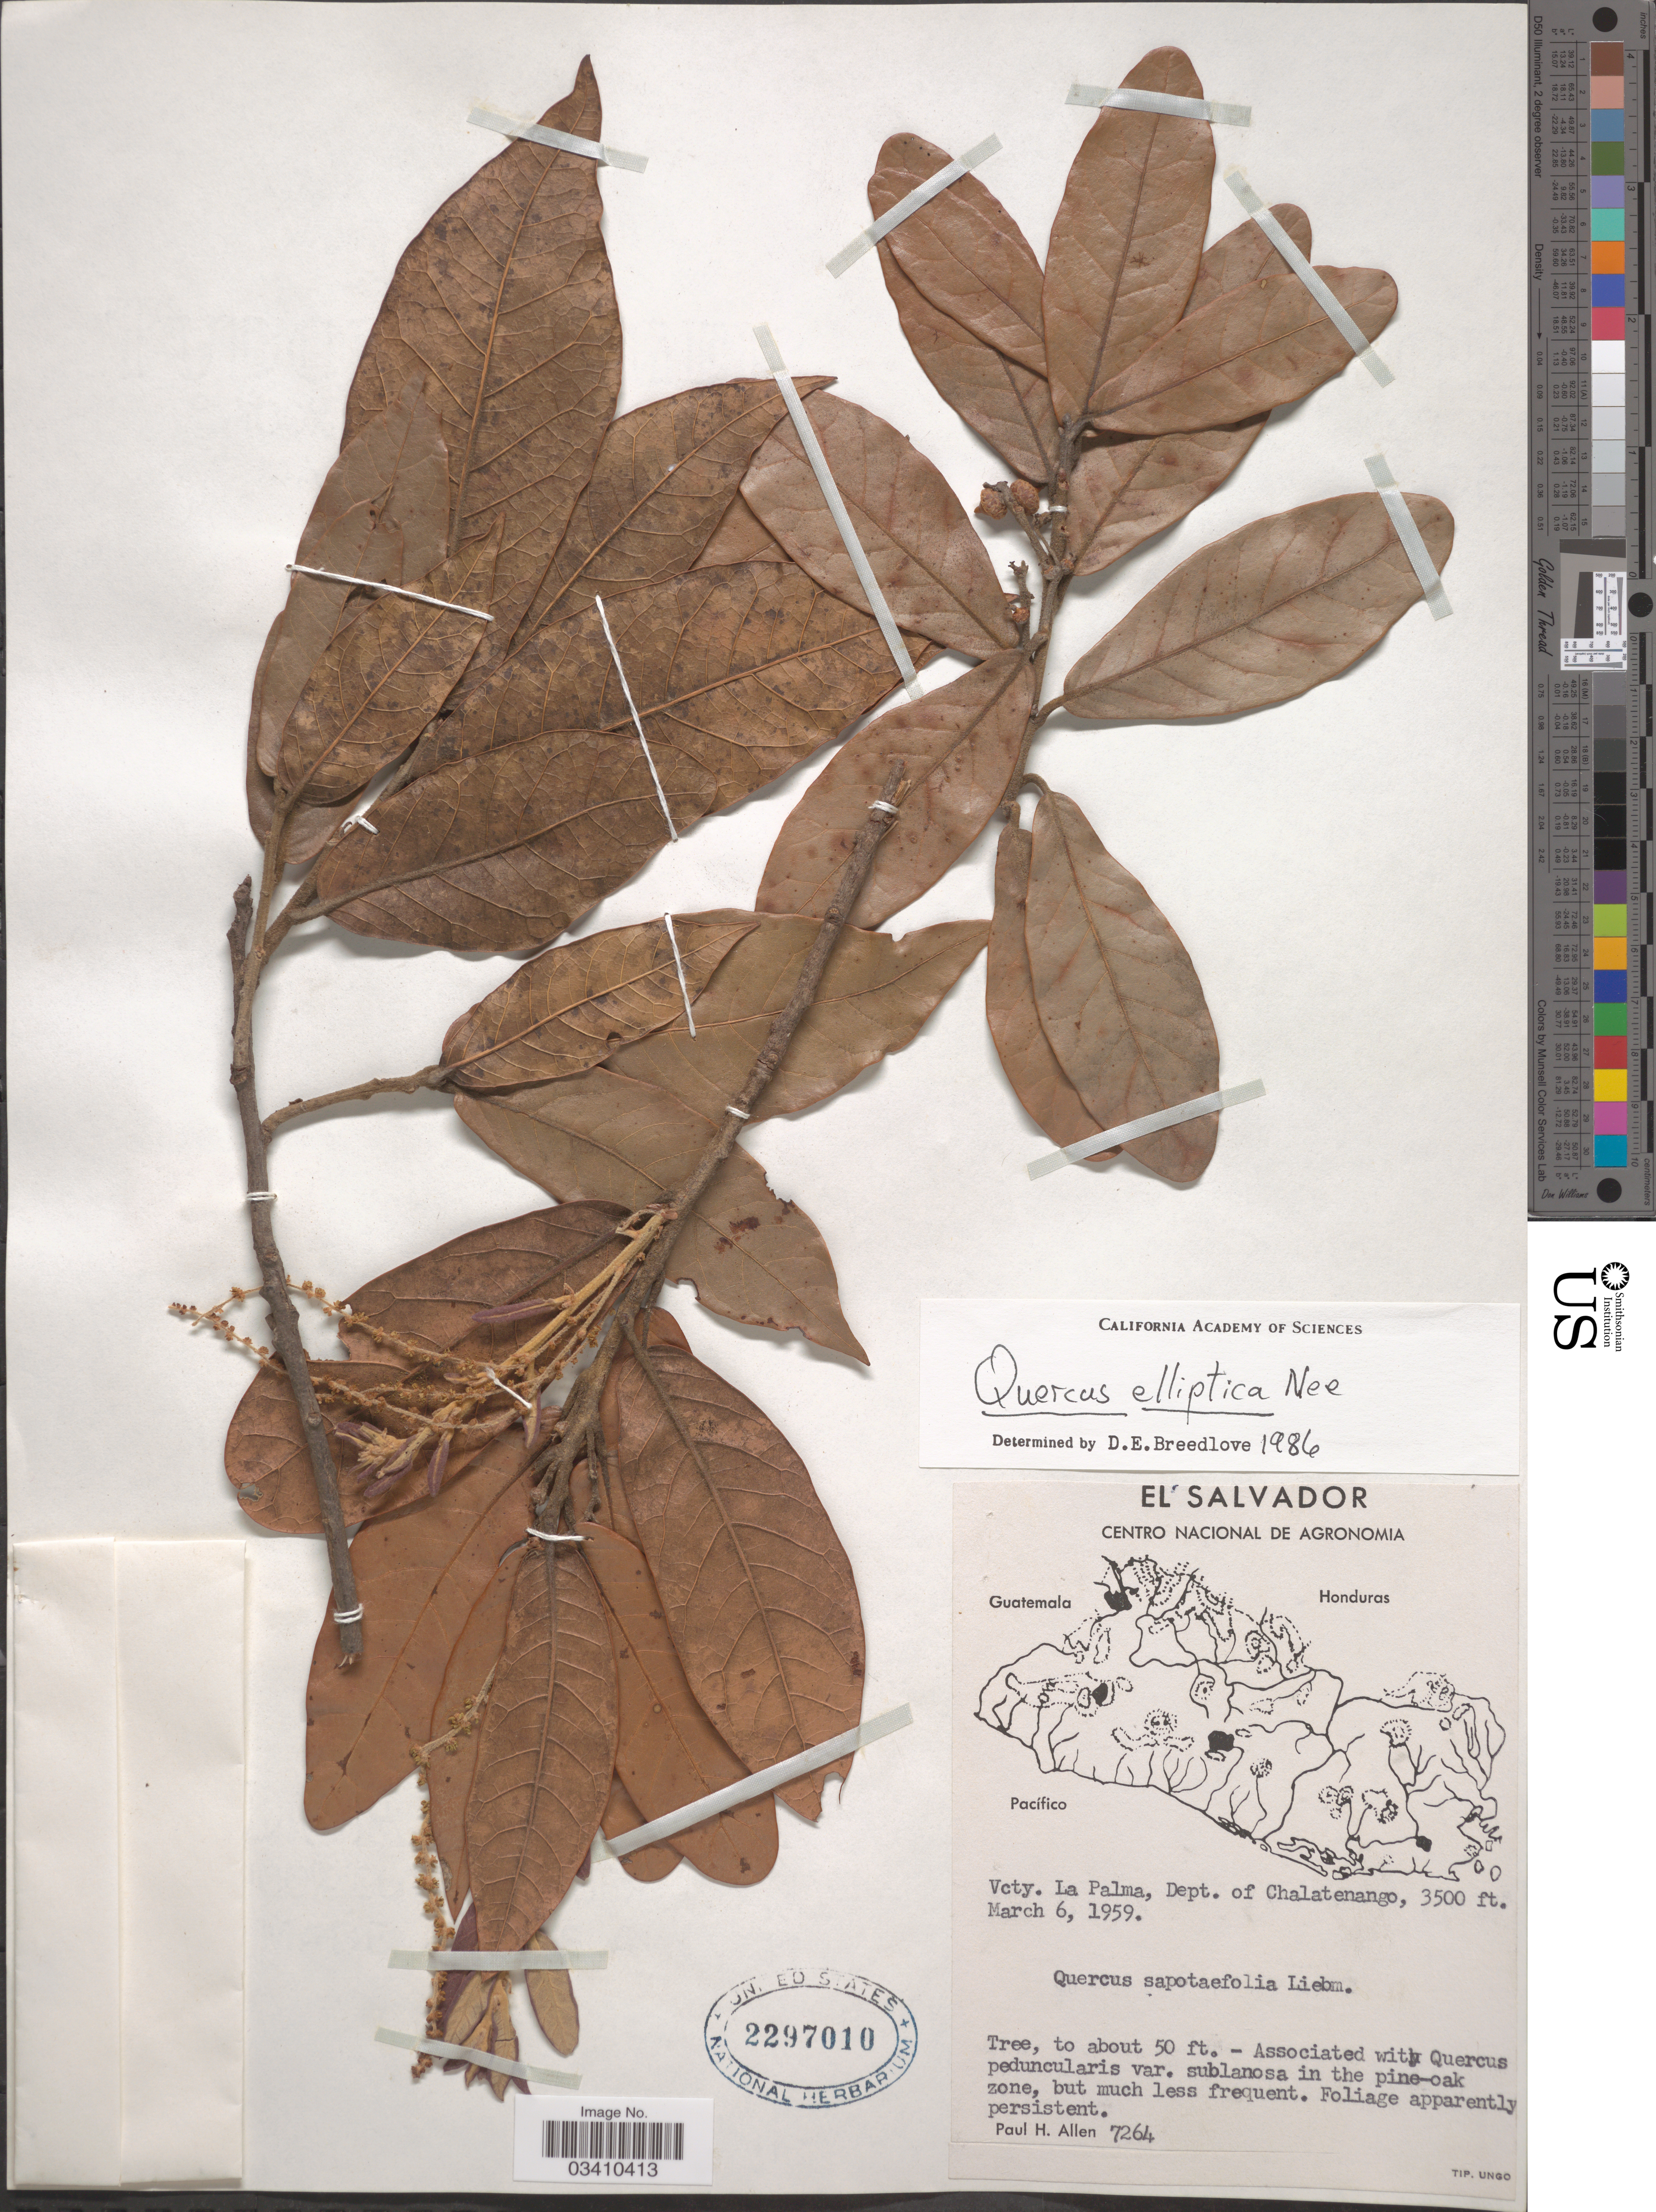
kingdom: Plantae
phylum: Tracheophyta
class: Magnoliopsida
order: Fagales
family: Fagaceae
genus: Quercus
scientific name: Quercus elliptica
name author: Née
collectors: P. H. Allen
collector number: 7264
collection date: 1959-03-06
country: El Salvador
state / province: Chalatenango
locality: Vcty. La Palma, Dept. of Chalatenango.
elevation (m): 1067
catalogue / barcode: US 2297010